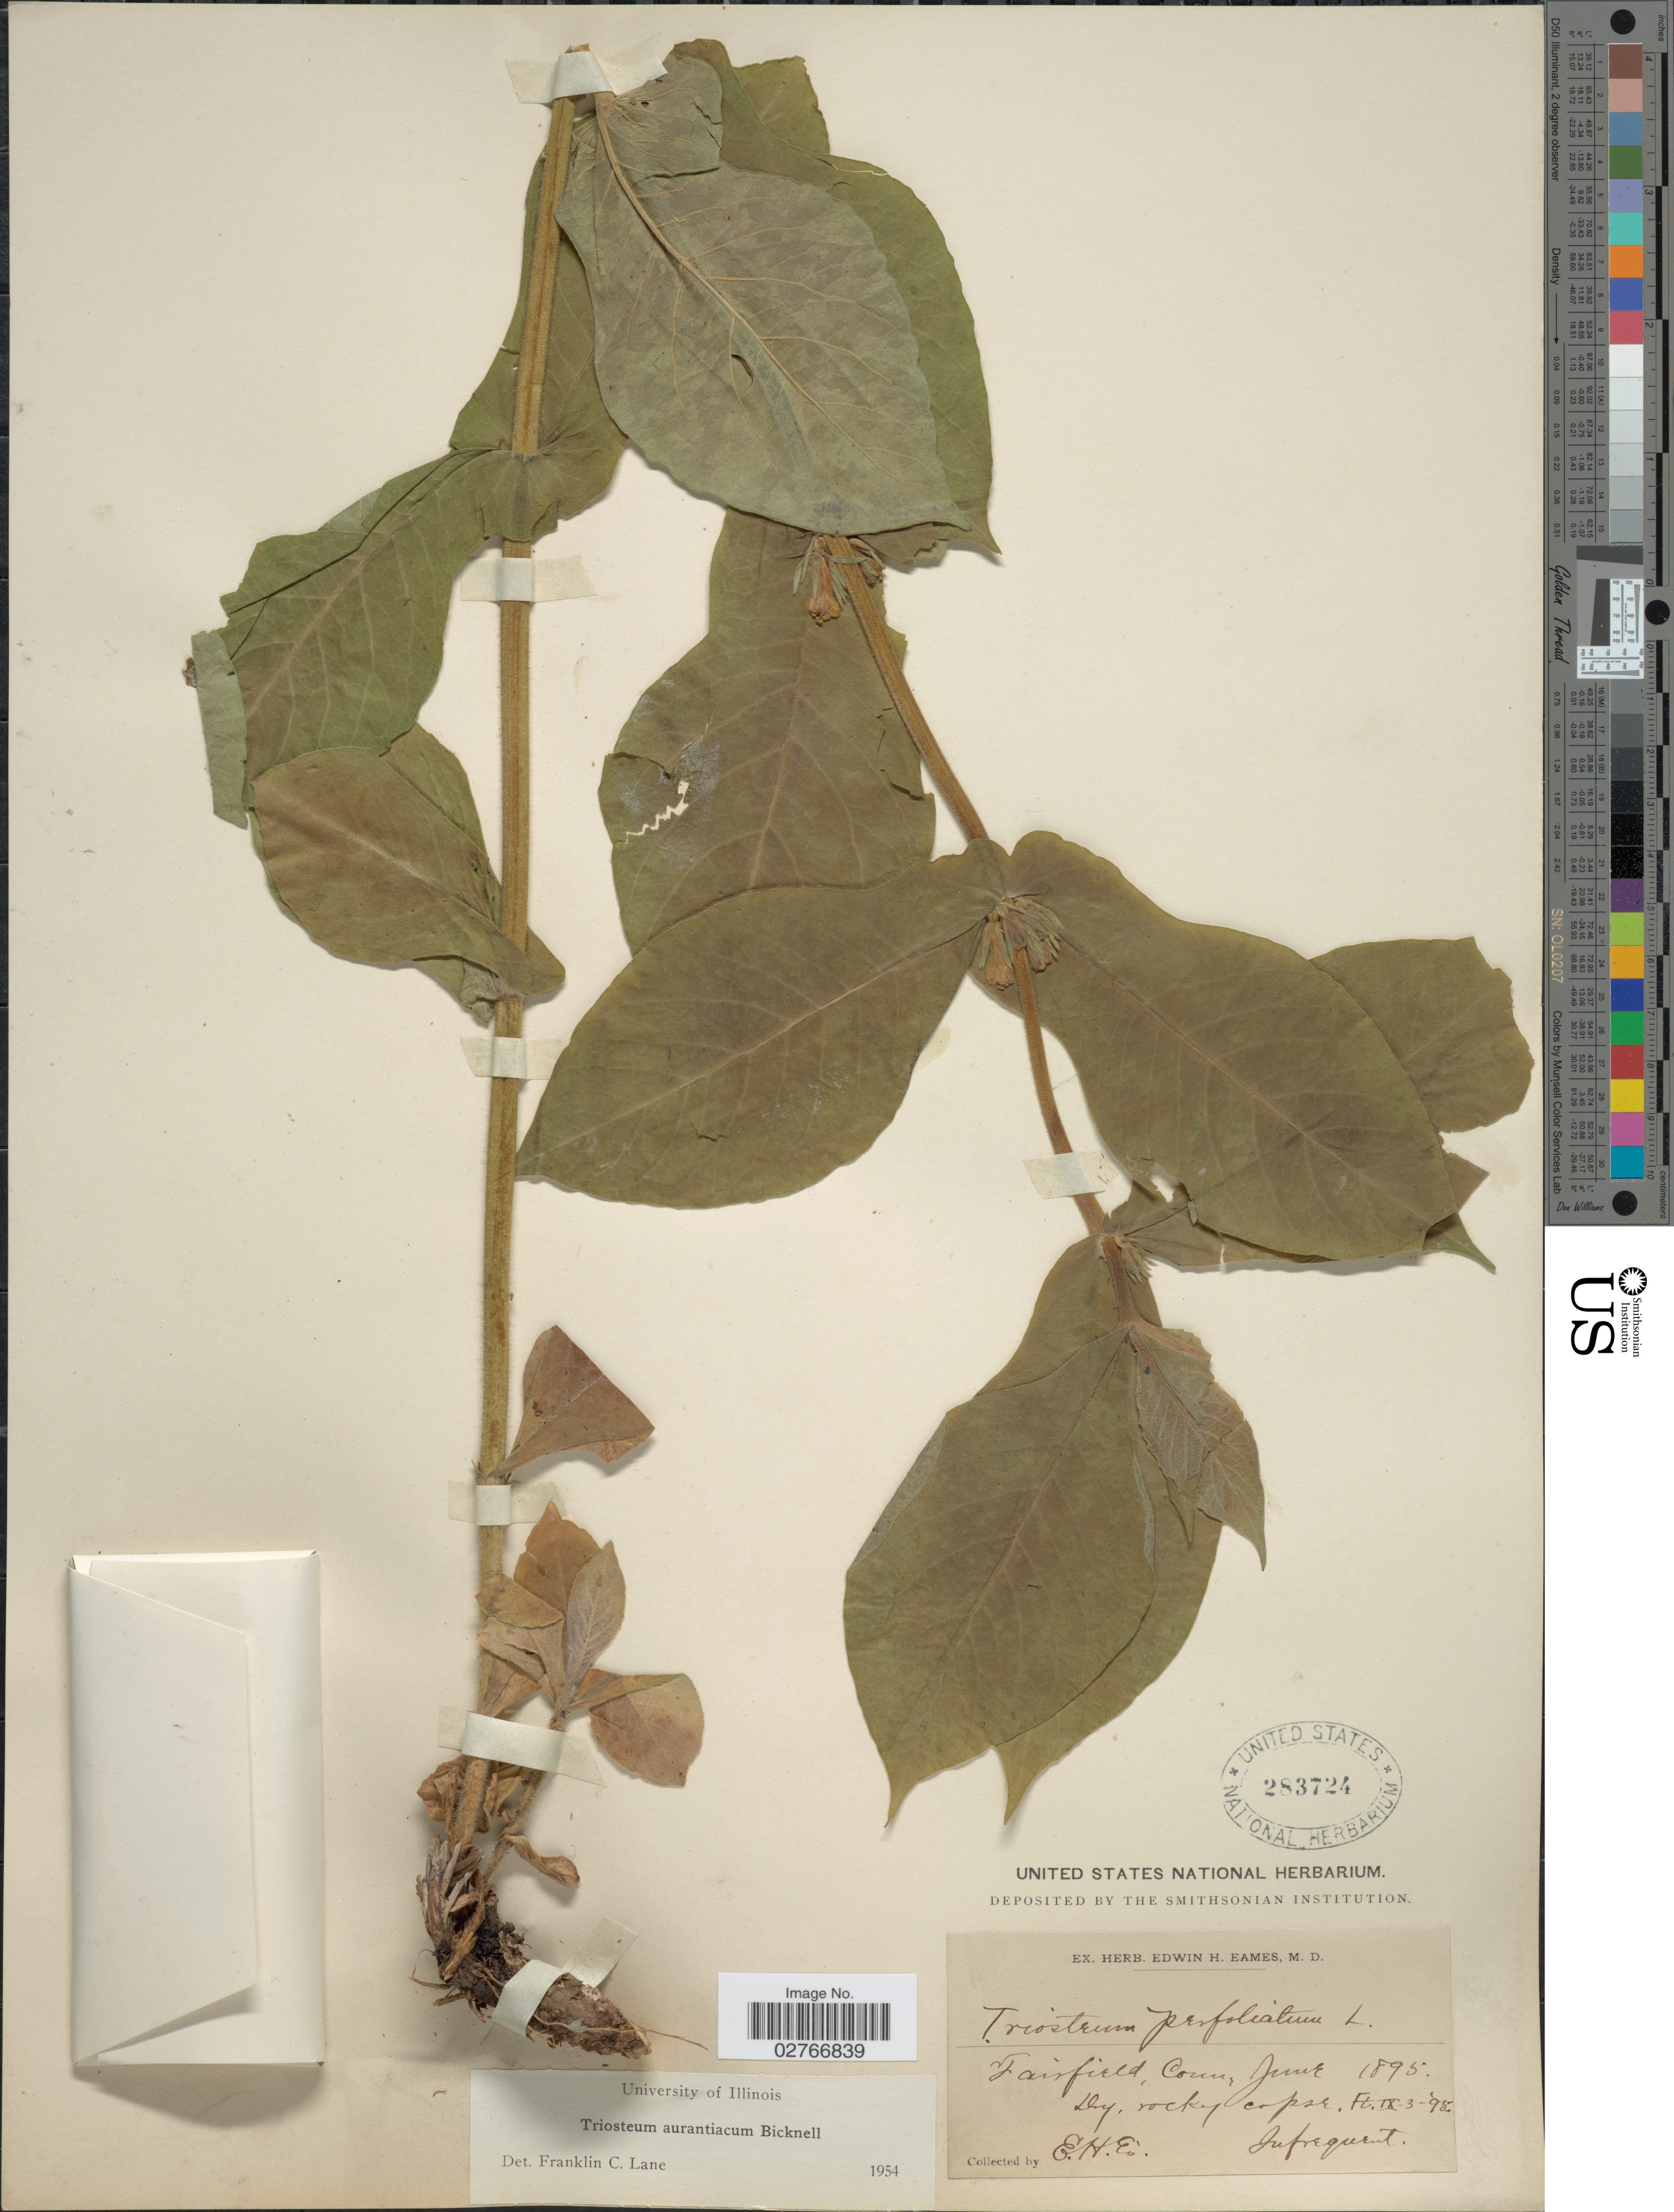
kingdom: Plantae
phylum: Tracheophyta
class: Magnoliopsida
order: Dipsacales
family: Caprifoliaceae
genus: Triosteum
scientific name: Triosteum aurantiacum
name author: E.P. Bicknell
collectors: E. H. Eames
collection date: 1895-06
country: United States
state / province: Connecticut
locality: Fairfield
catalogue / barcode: US 283724